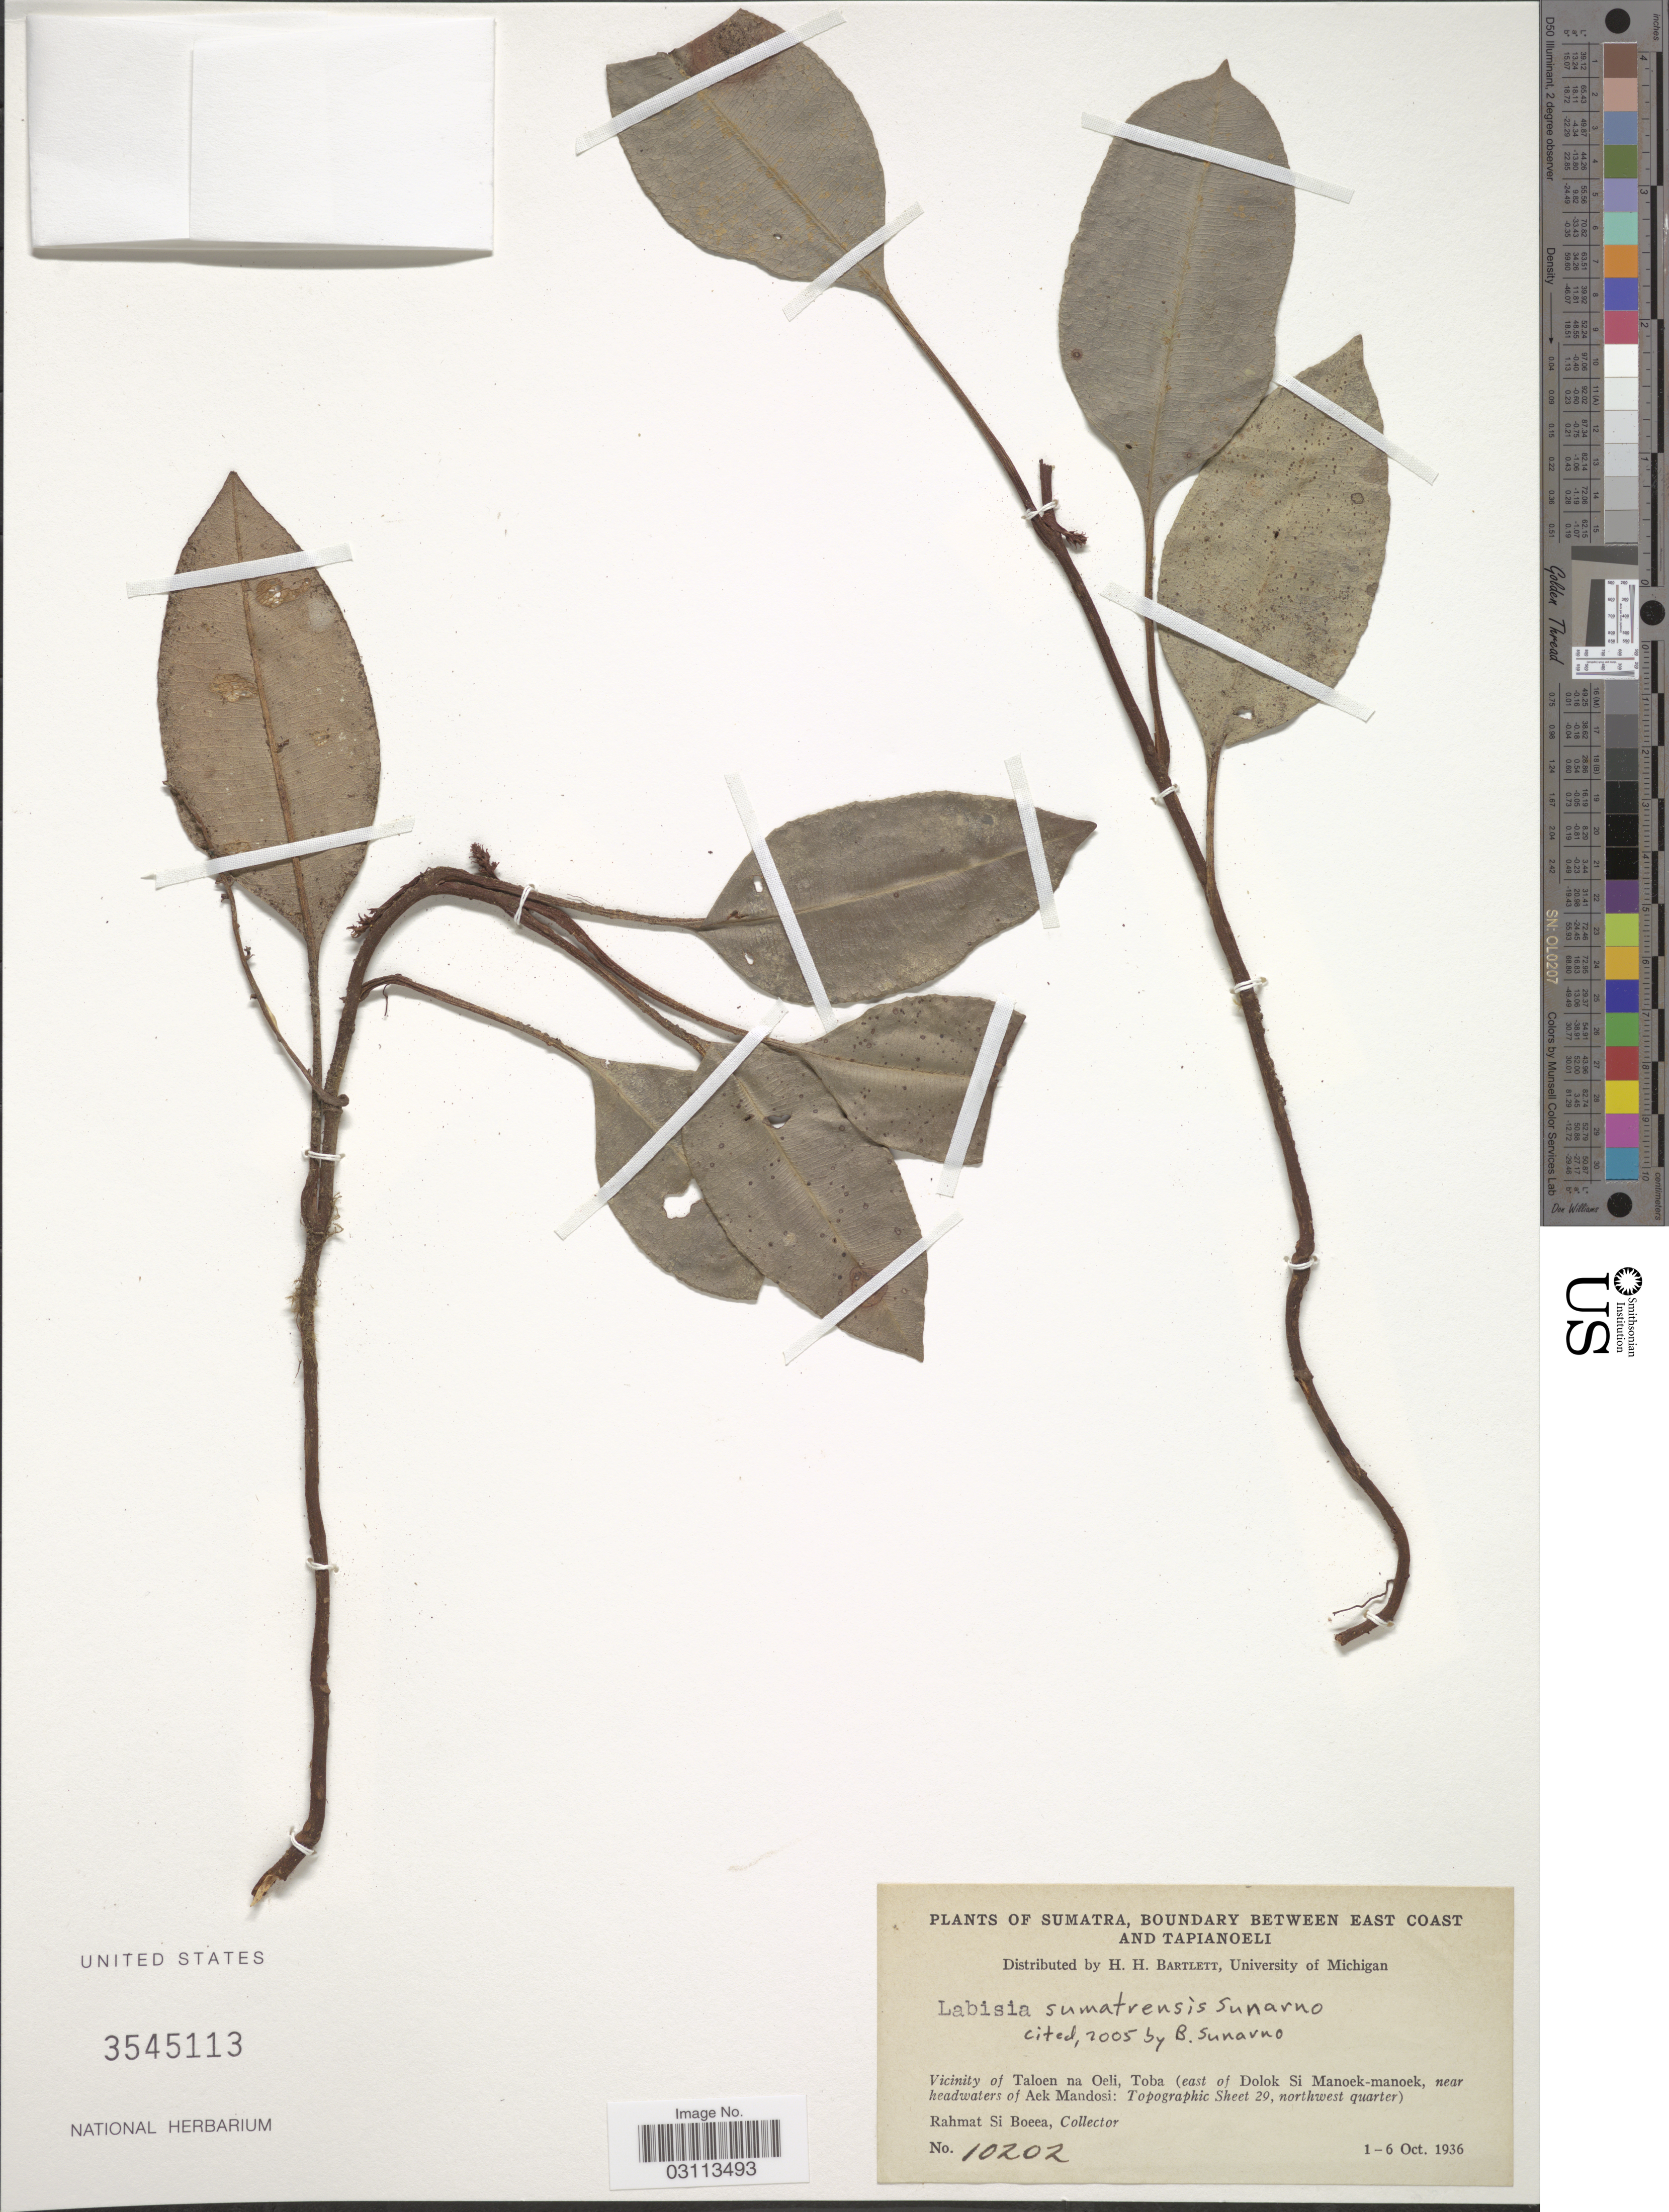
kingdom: Plantae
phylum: Tracheophyta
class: Magnoliopsida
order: Ericales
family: Primulaceae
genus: Labisia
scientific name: Labisia sumatrensis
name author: Sunarno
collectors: Rahmat Si Boeea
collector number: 10202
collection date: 1936-10-01/1936-10-06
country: Indonesia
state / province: Sumatra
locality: Boundary between East Coast and Tapianoeli. Vicinity of Taloen na Oeli, Toba (east of Dolok Si Manoek-manoek), near headwaters of Aek Mandosi: Topographic Sheet 29, northwest quarter.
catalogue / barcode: US 3545113